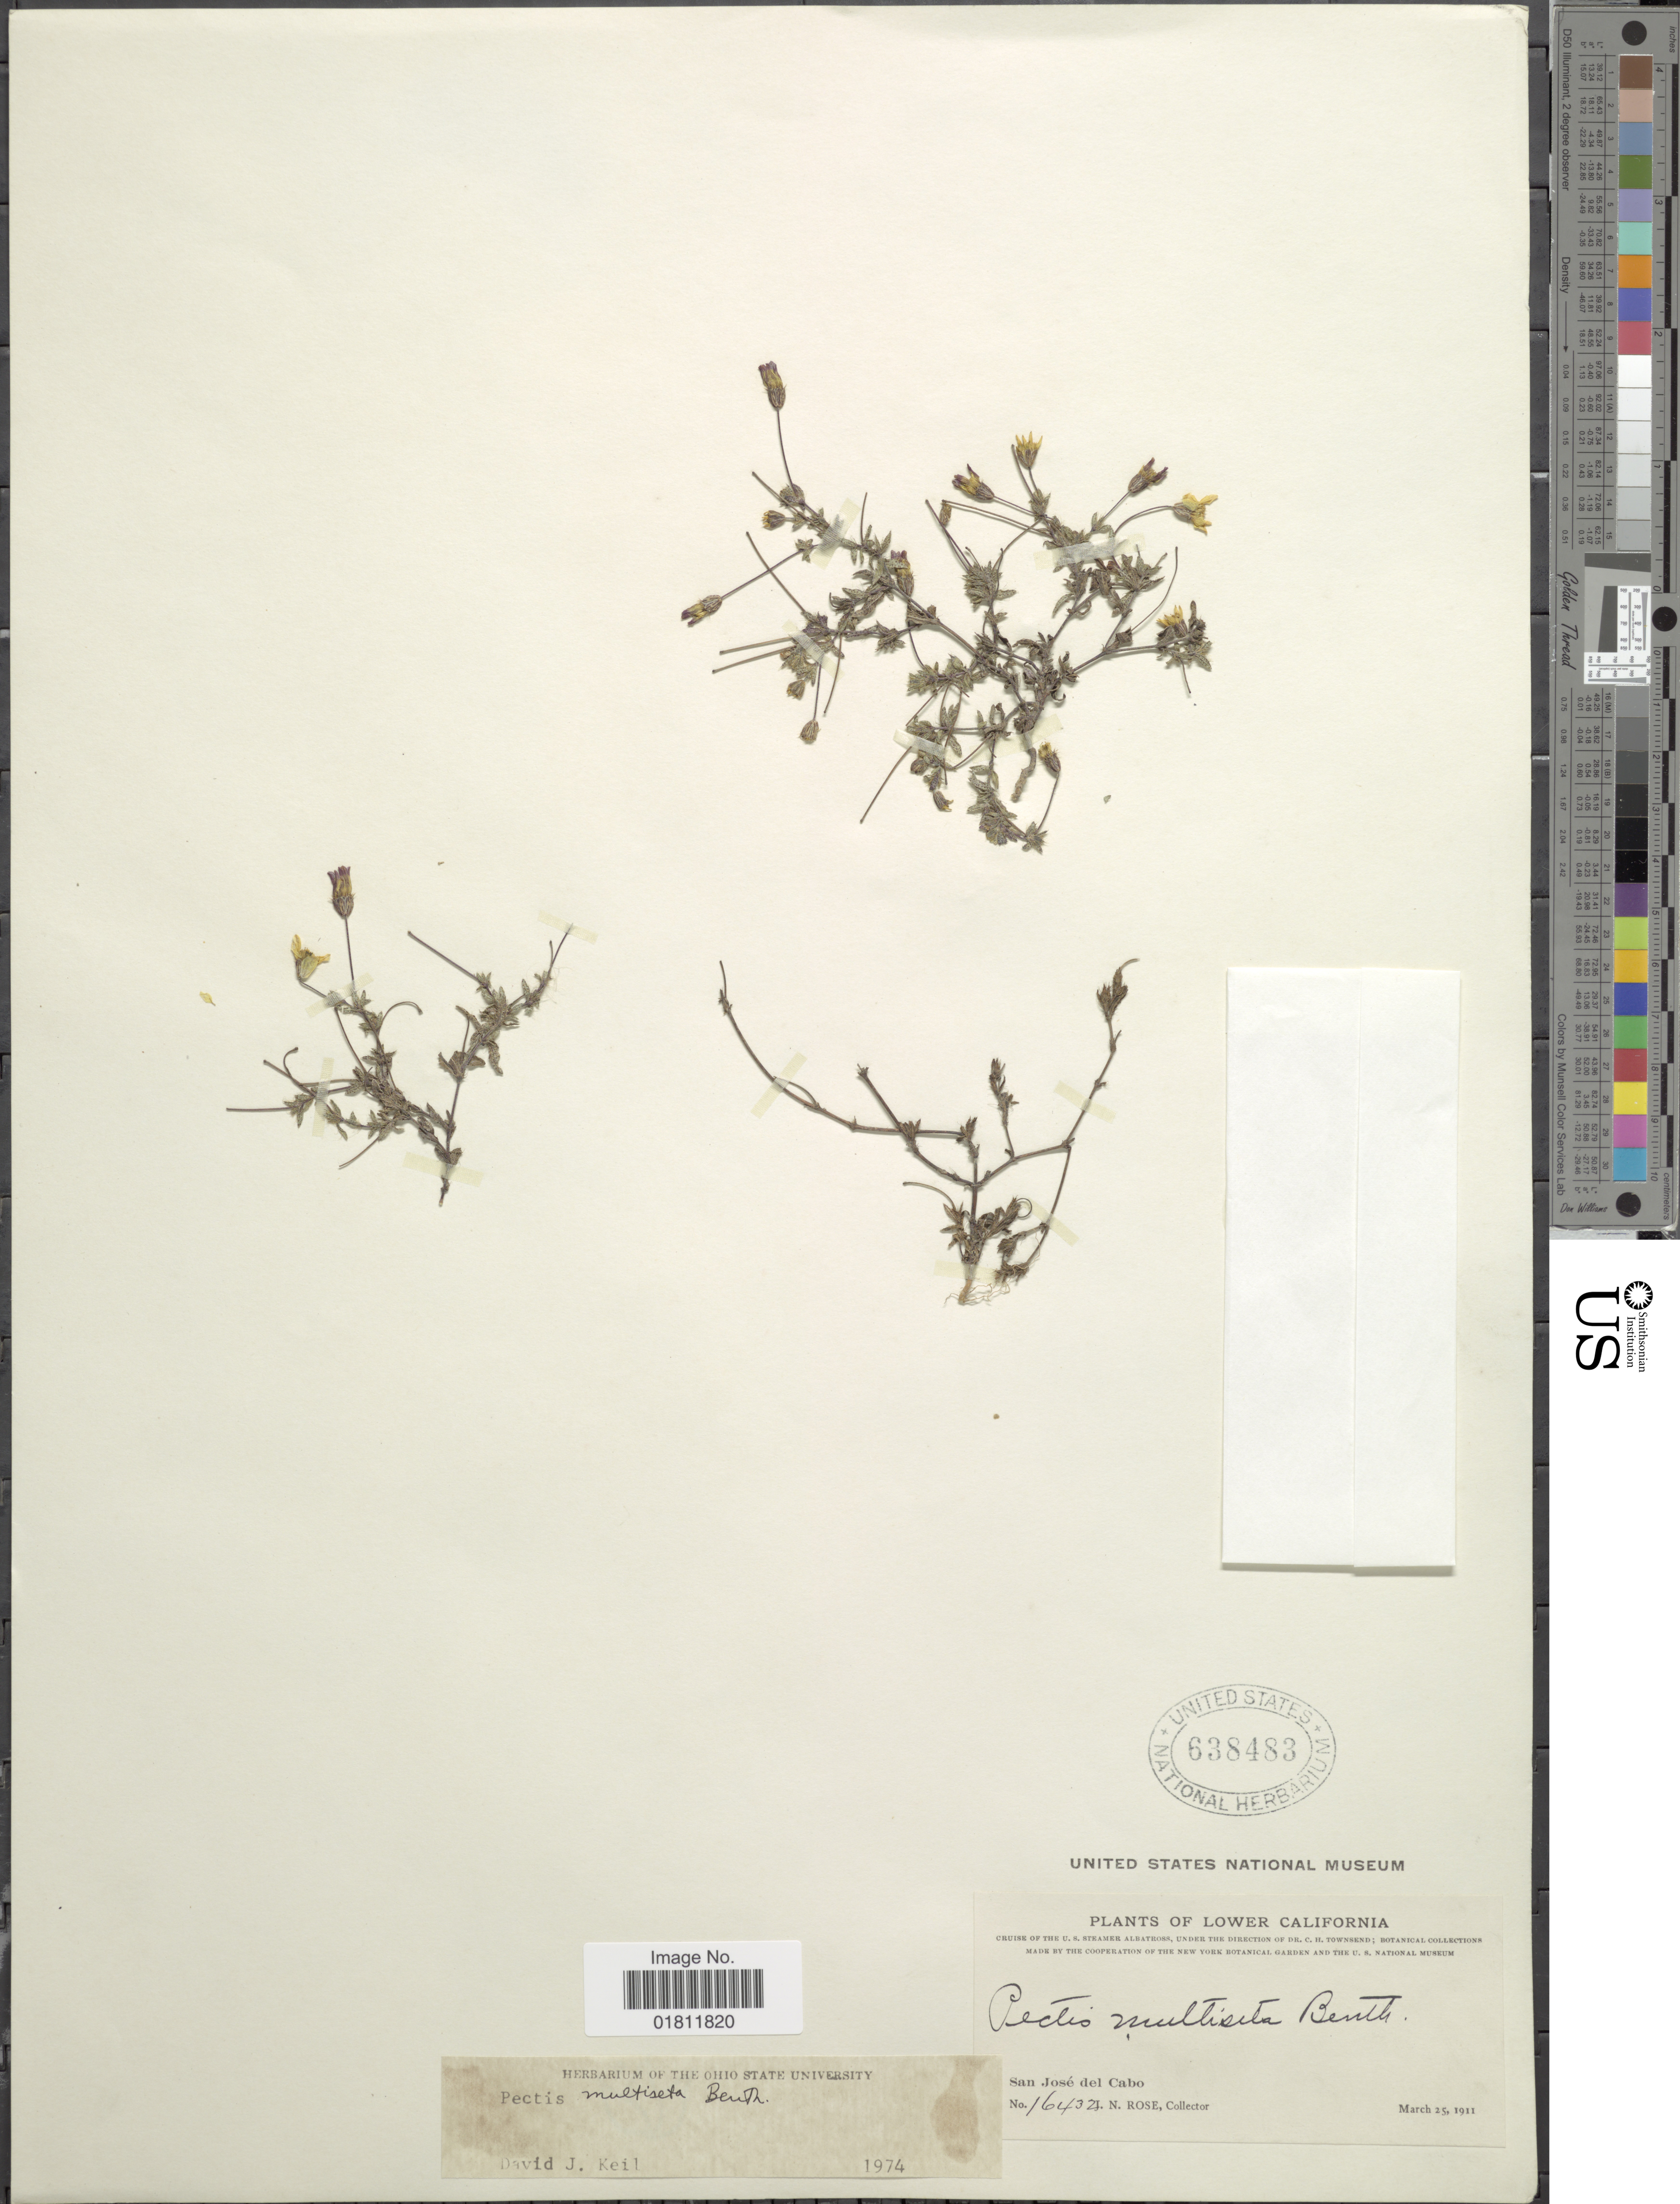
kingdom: Plantae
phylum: Tracheophyta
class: Magnoliopsida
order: Asterales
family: Asteraceae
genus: Pectis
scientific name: Pectis multiceps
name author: Urb.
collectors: J. N. Rose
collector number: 16432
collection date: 1911-03-25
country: Mexico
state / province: Baja California Sur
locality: Lower California. San Jose del Cabo.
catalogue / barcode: US 638483